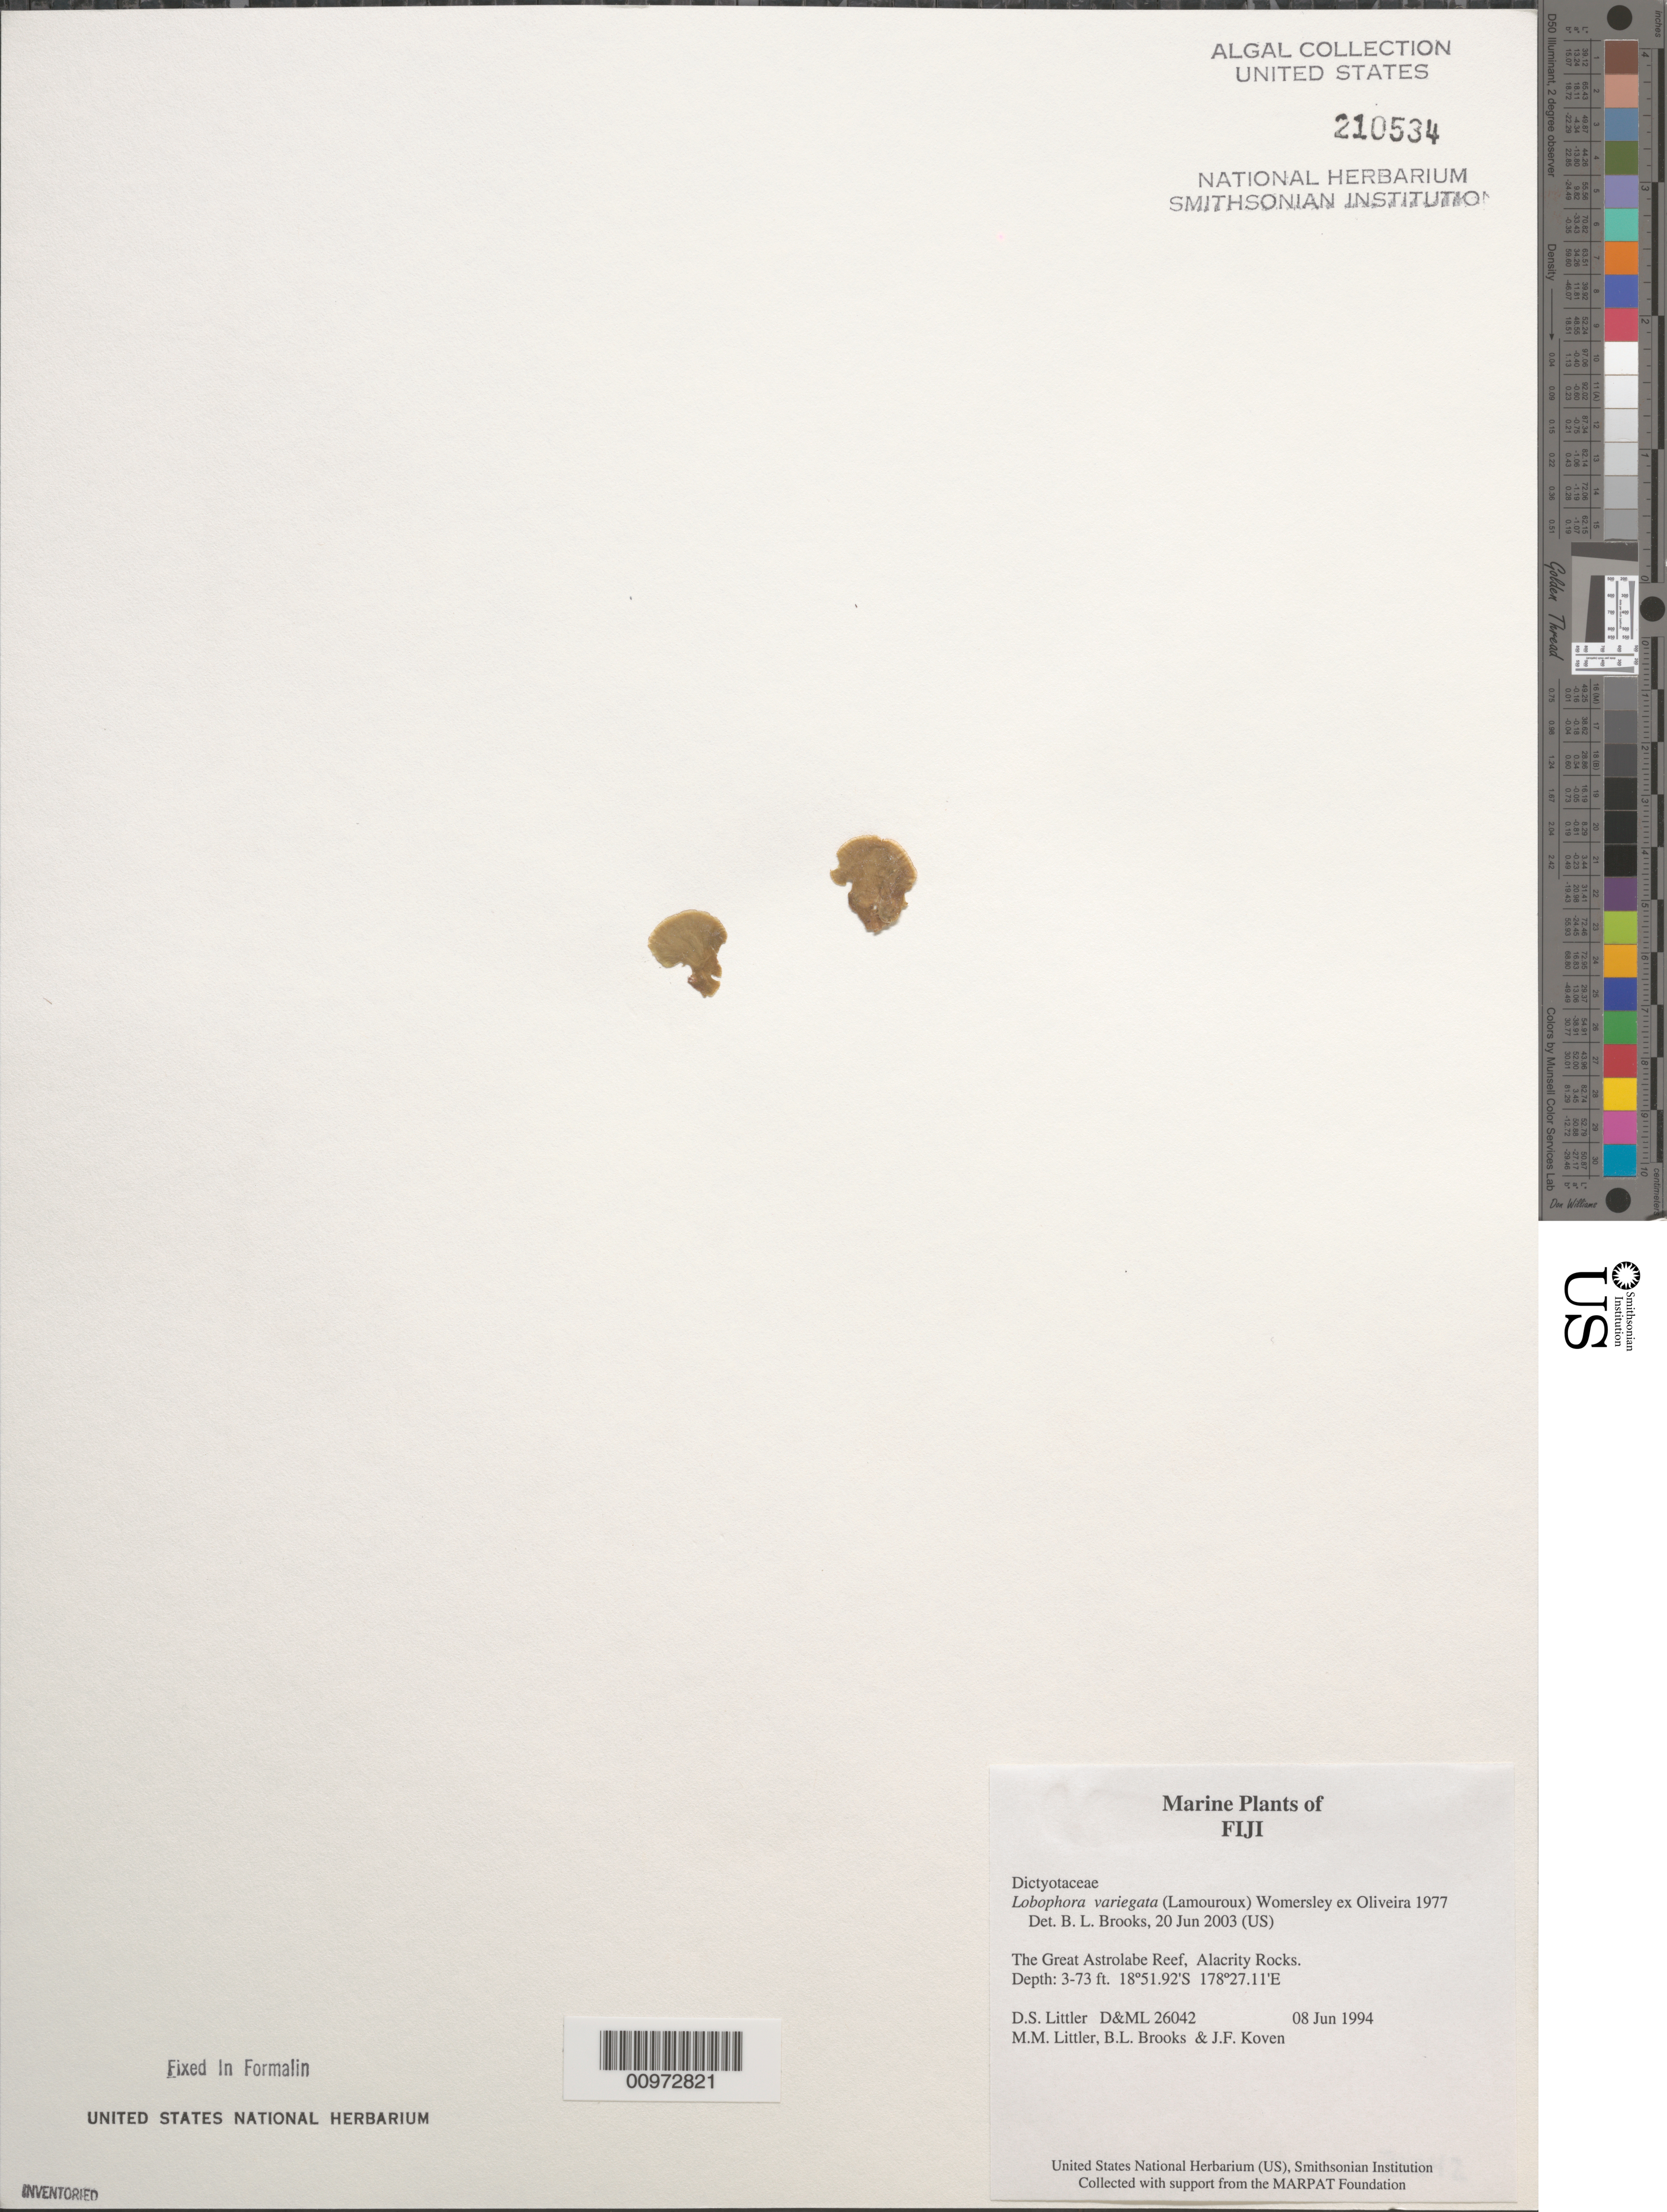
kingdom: Chromista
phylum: Ochrophyta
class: Phaeophyceae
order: Dictyotales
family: Dictyotaceae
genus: Lobophora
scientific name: Lobophora variegata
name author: (J.V.Lamouroux) Womersley & E.C. Oliveira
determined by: Brooks, B. L., (BOT), Smithsonian Institution - National Museum of Natural History (UNITED STATES)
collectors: D. S. Littler, M. M. Littler, B. Brooks & J. Koven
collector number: D&ML 26042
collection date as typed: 08 Jun 1994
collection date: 1994-06-08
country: Fiji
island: Great Astrolabe Reef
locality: Great Astrolabe Reef, Alacrity Rocks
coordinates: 18 51.92'S, 178 27.11'E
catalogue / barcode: US 210534